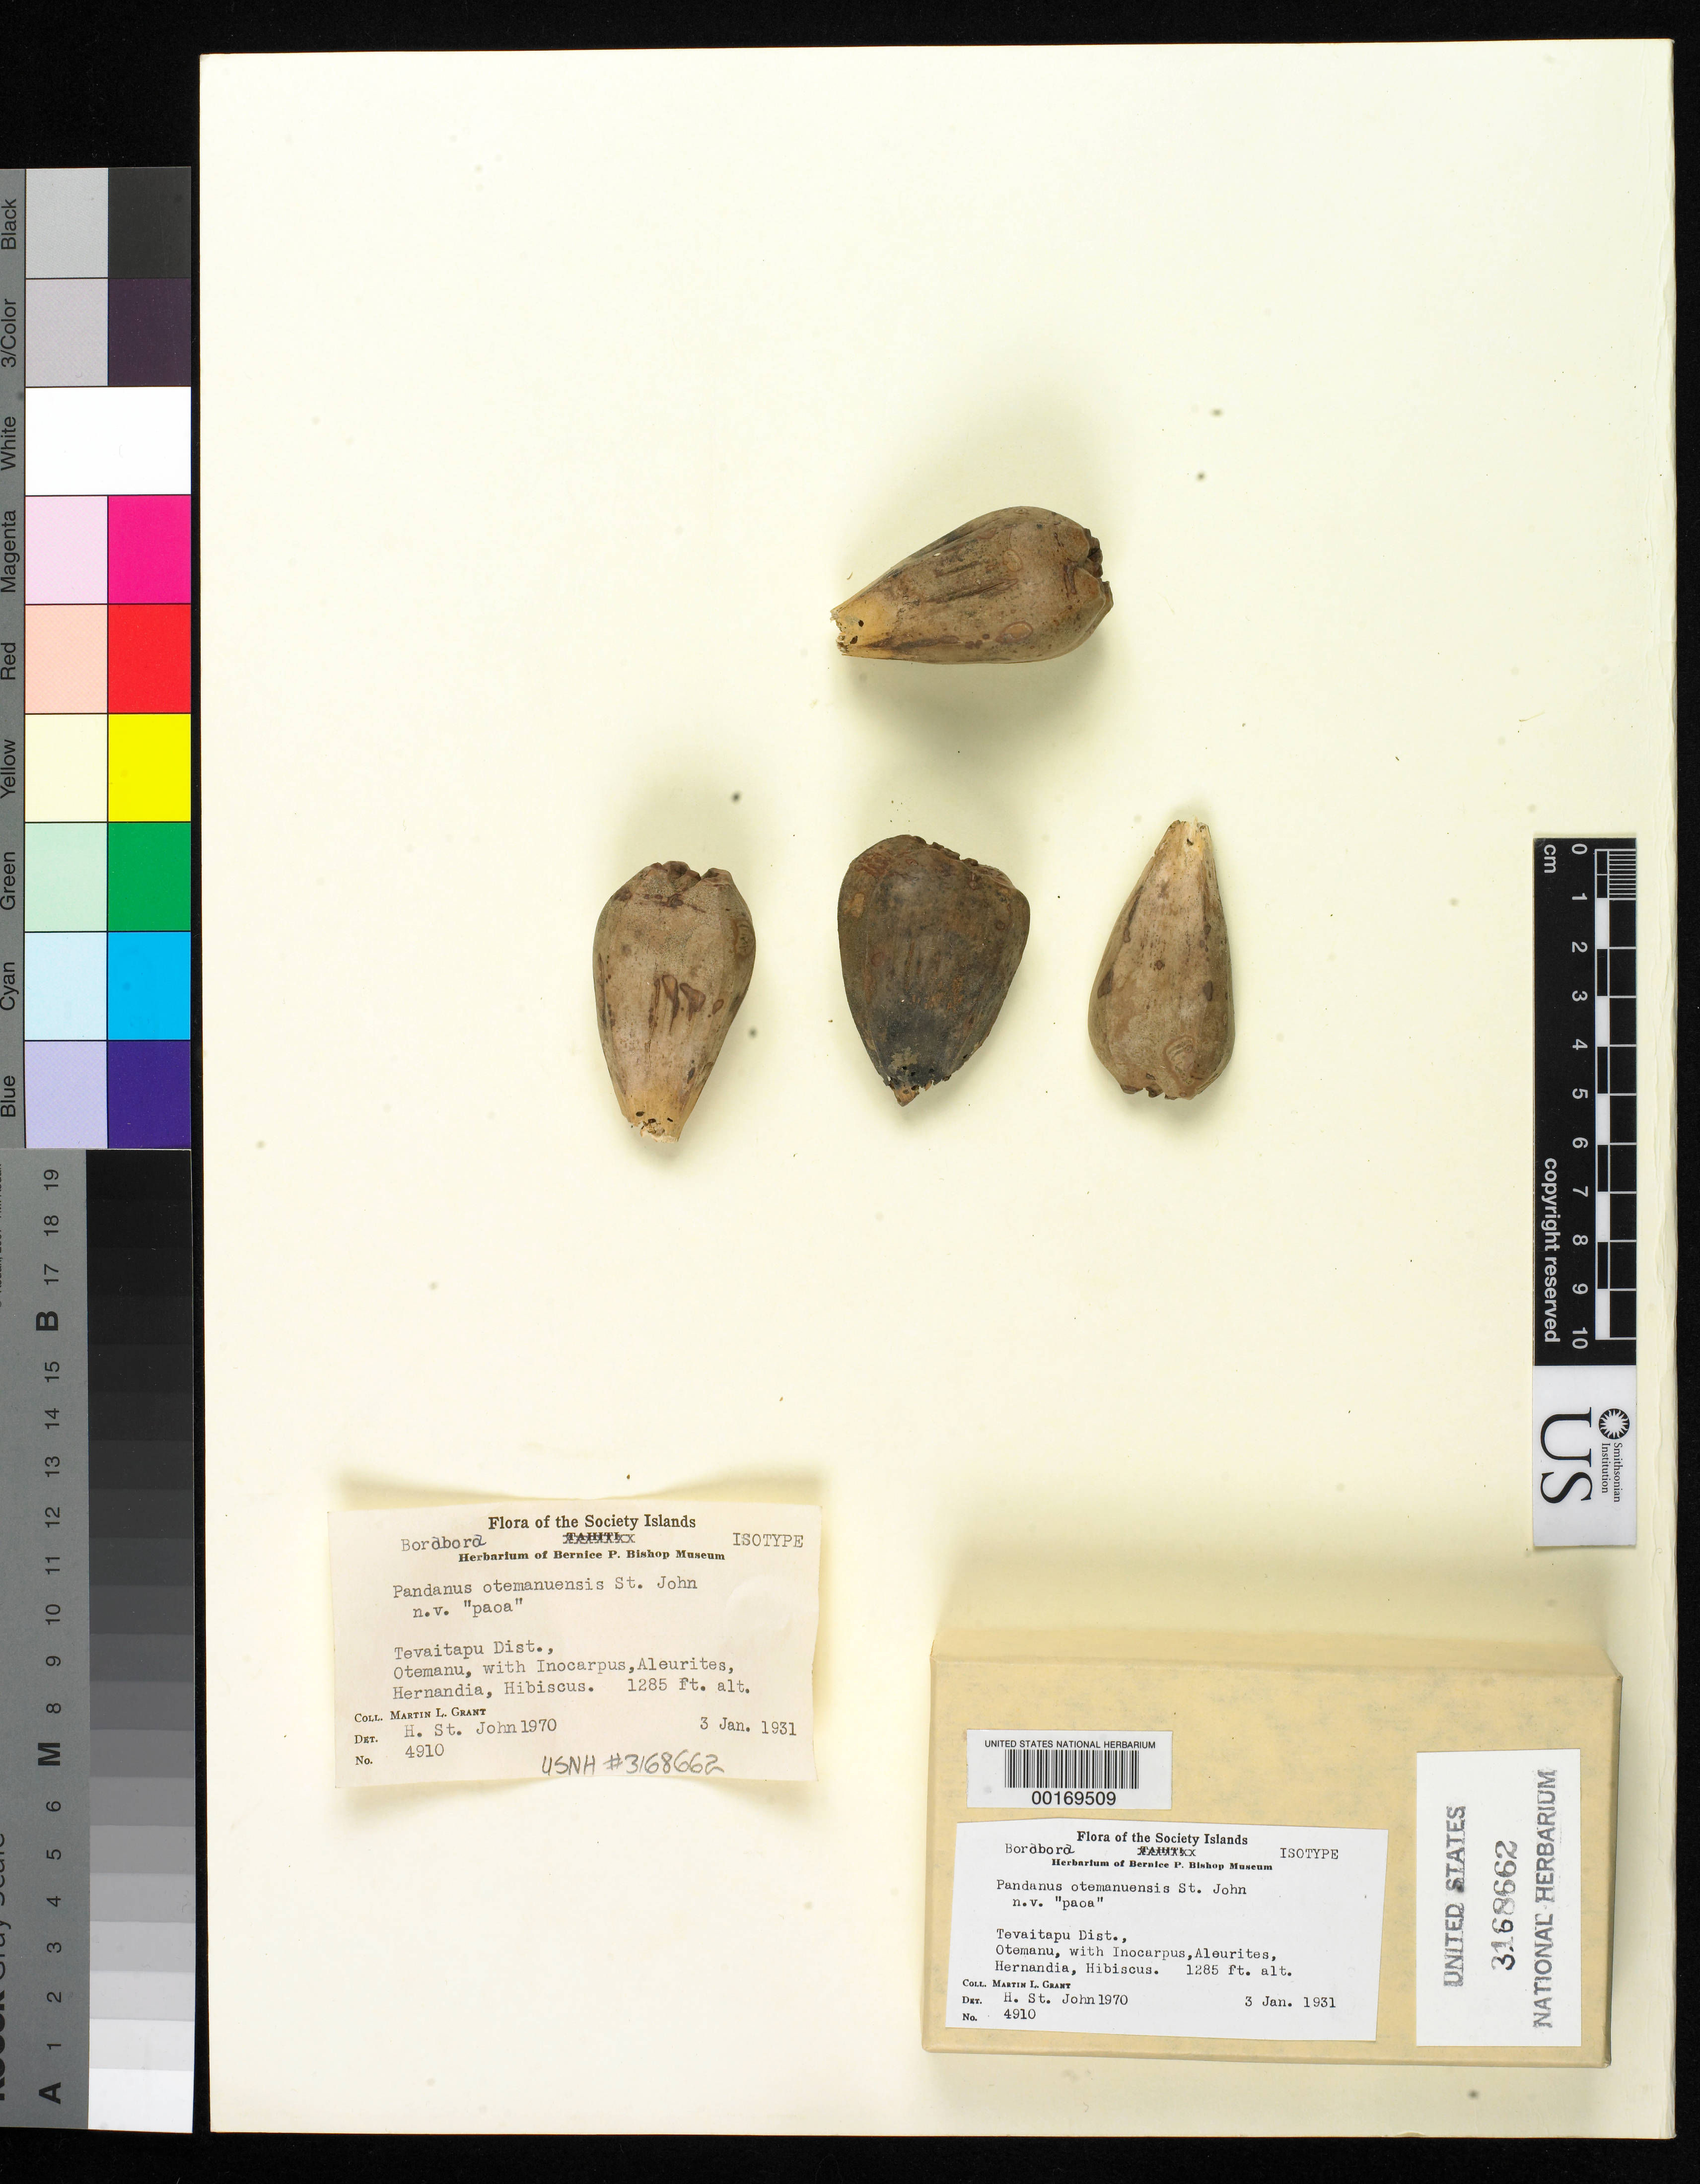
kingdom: Plantae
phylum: Tracheophyta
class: Liliopsida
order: Pandanales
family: Pandanaceae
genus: Pandanus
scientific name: Pandanus otemanuensis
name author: H. St. John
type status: Isotype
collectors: M. L. Grant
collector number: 4910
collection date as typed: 03 Jan 1931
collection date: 1931-01-03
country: French Polynesia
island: Bora Bora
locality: Tevaitapu District, Otemanu. [Society Is.]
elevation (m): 392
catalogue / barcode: US 3168662